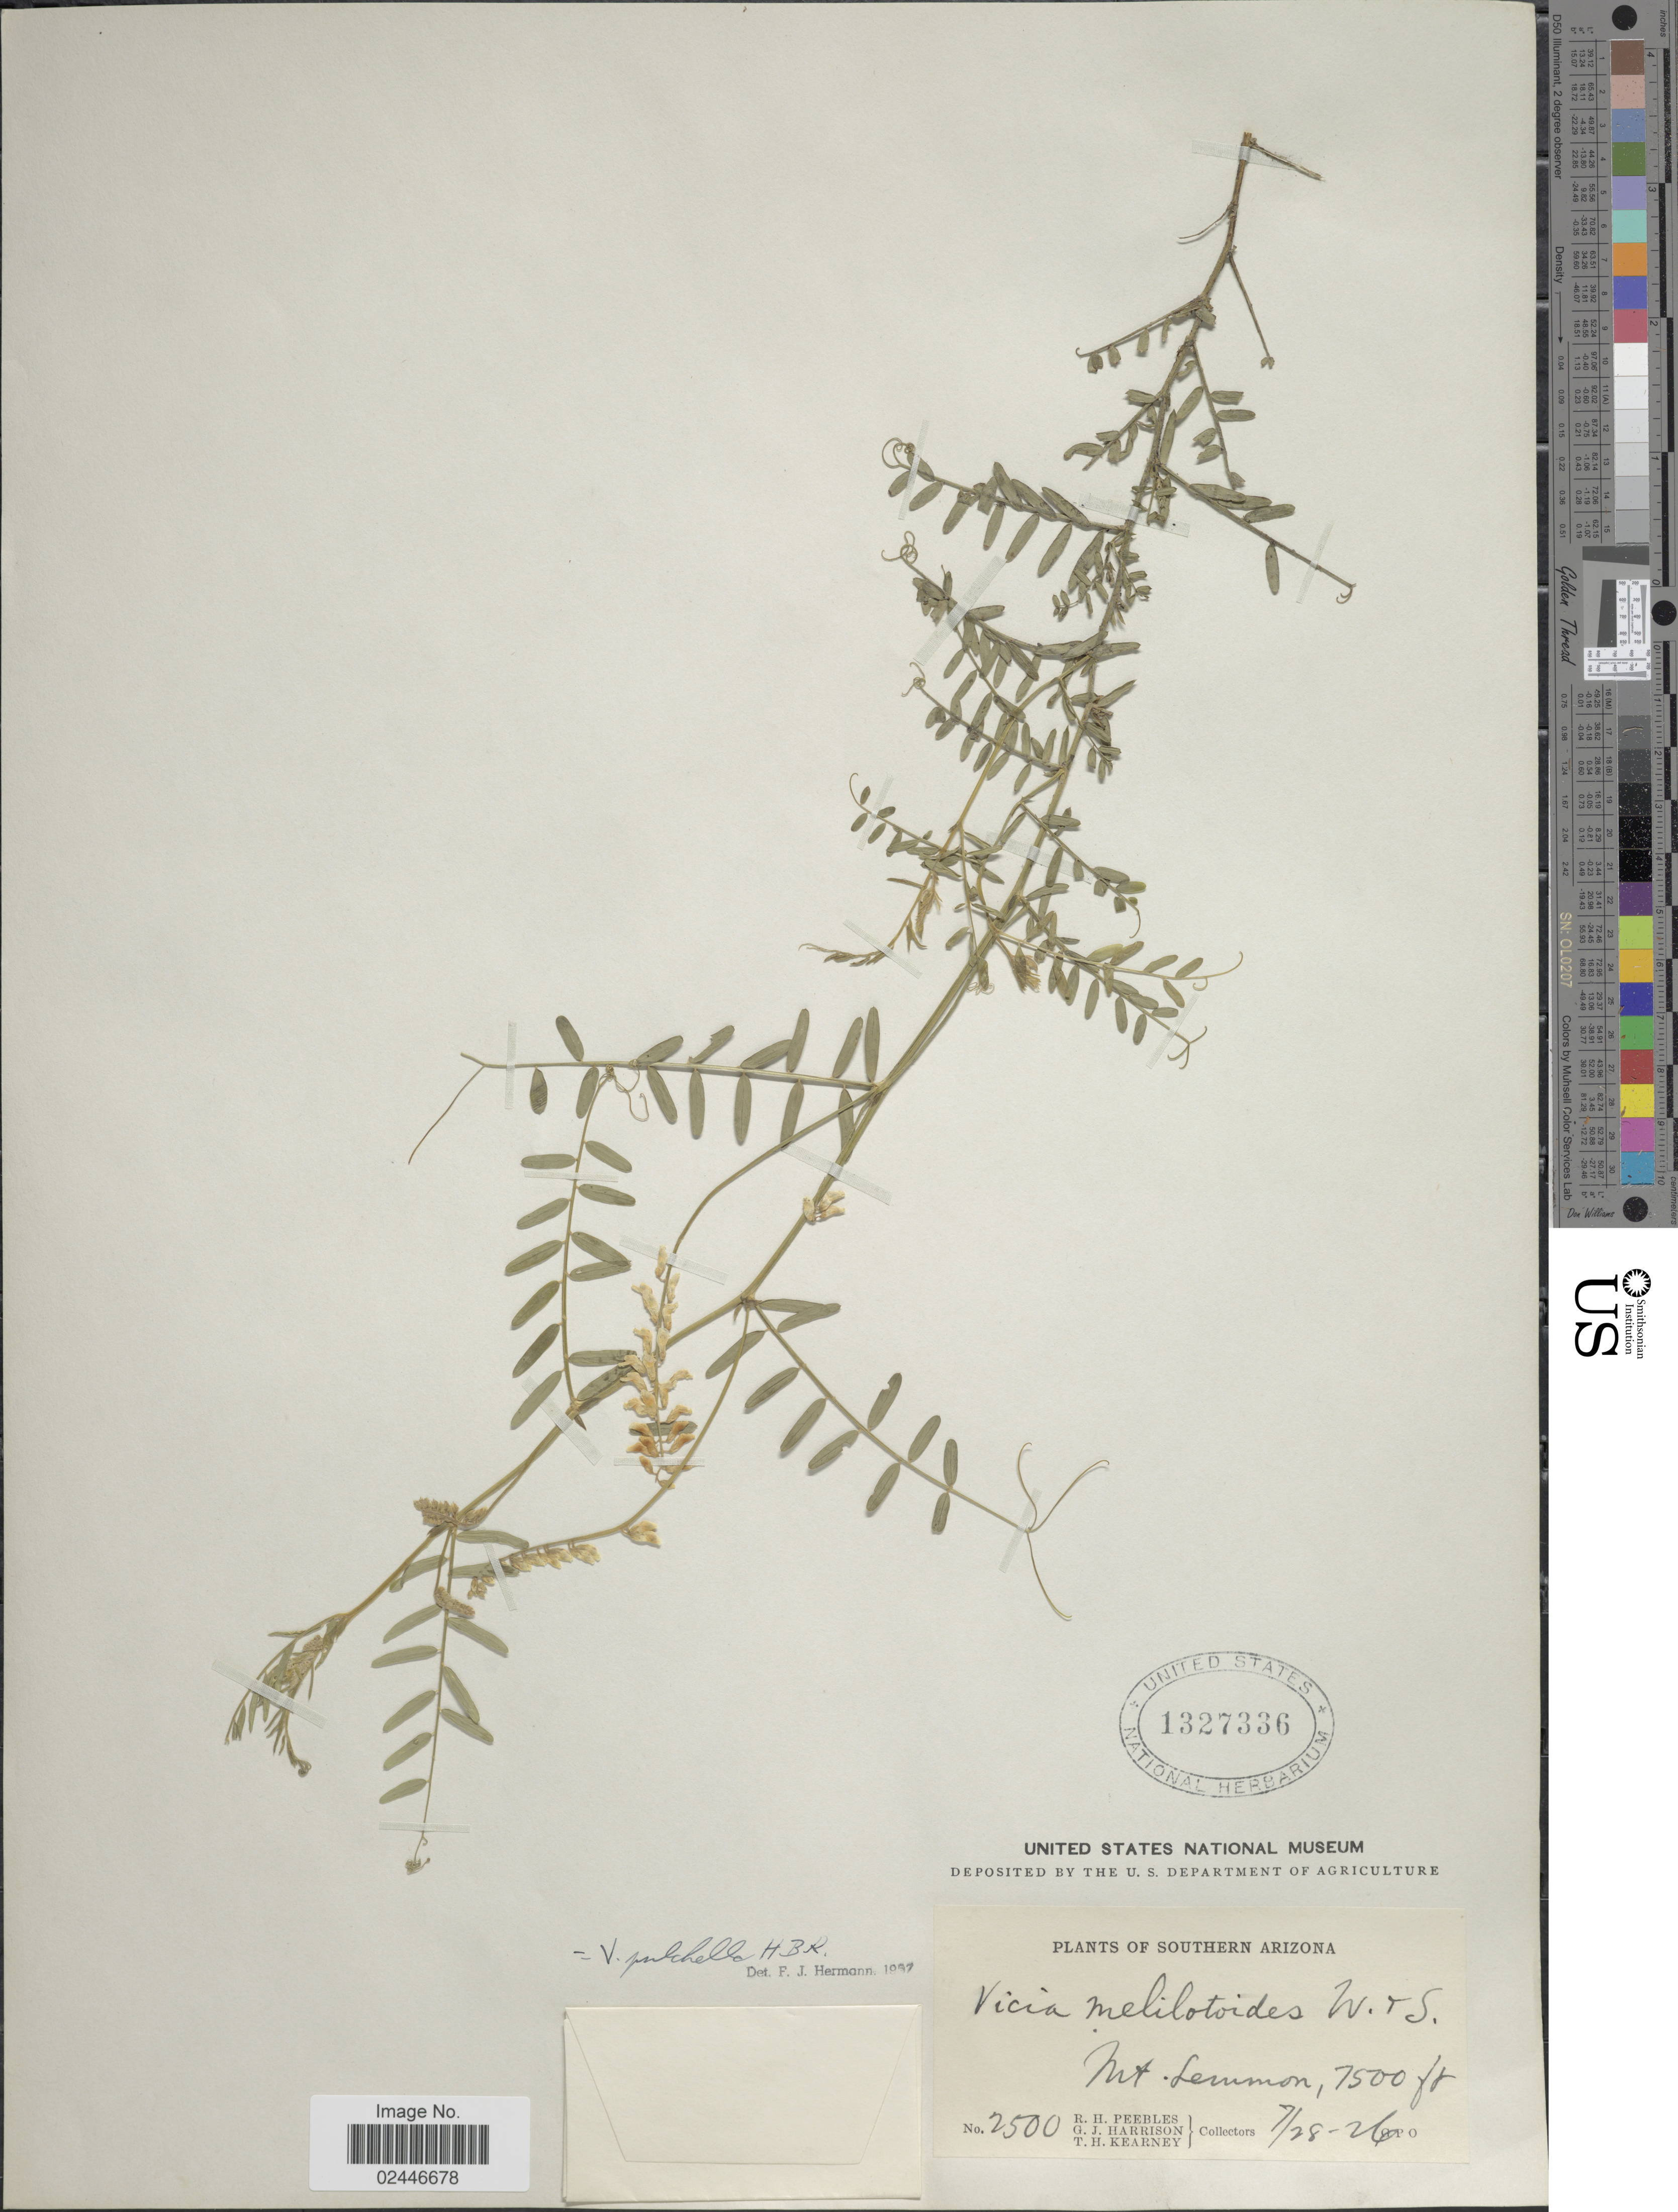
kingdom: Plantae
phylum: Tracheophyta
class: Magnoliopsida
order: Fabales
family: Fabaceae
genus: Vicia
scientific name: Vicia pulchella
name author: Kunth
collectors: R. H. Peebles, G. J. Harrison & T. H. Kearney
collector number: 2500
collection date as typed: Transcribed d/m/y: 28/7/26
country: United States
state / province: Arizona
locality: Southern Arizona, Mt. Lemmon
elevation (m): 2286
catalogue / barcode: US 1327336